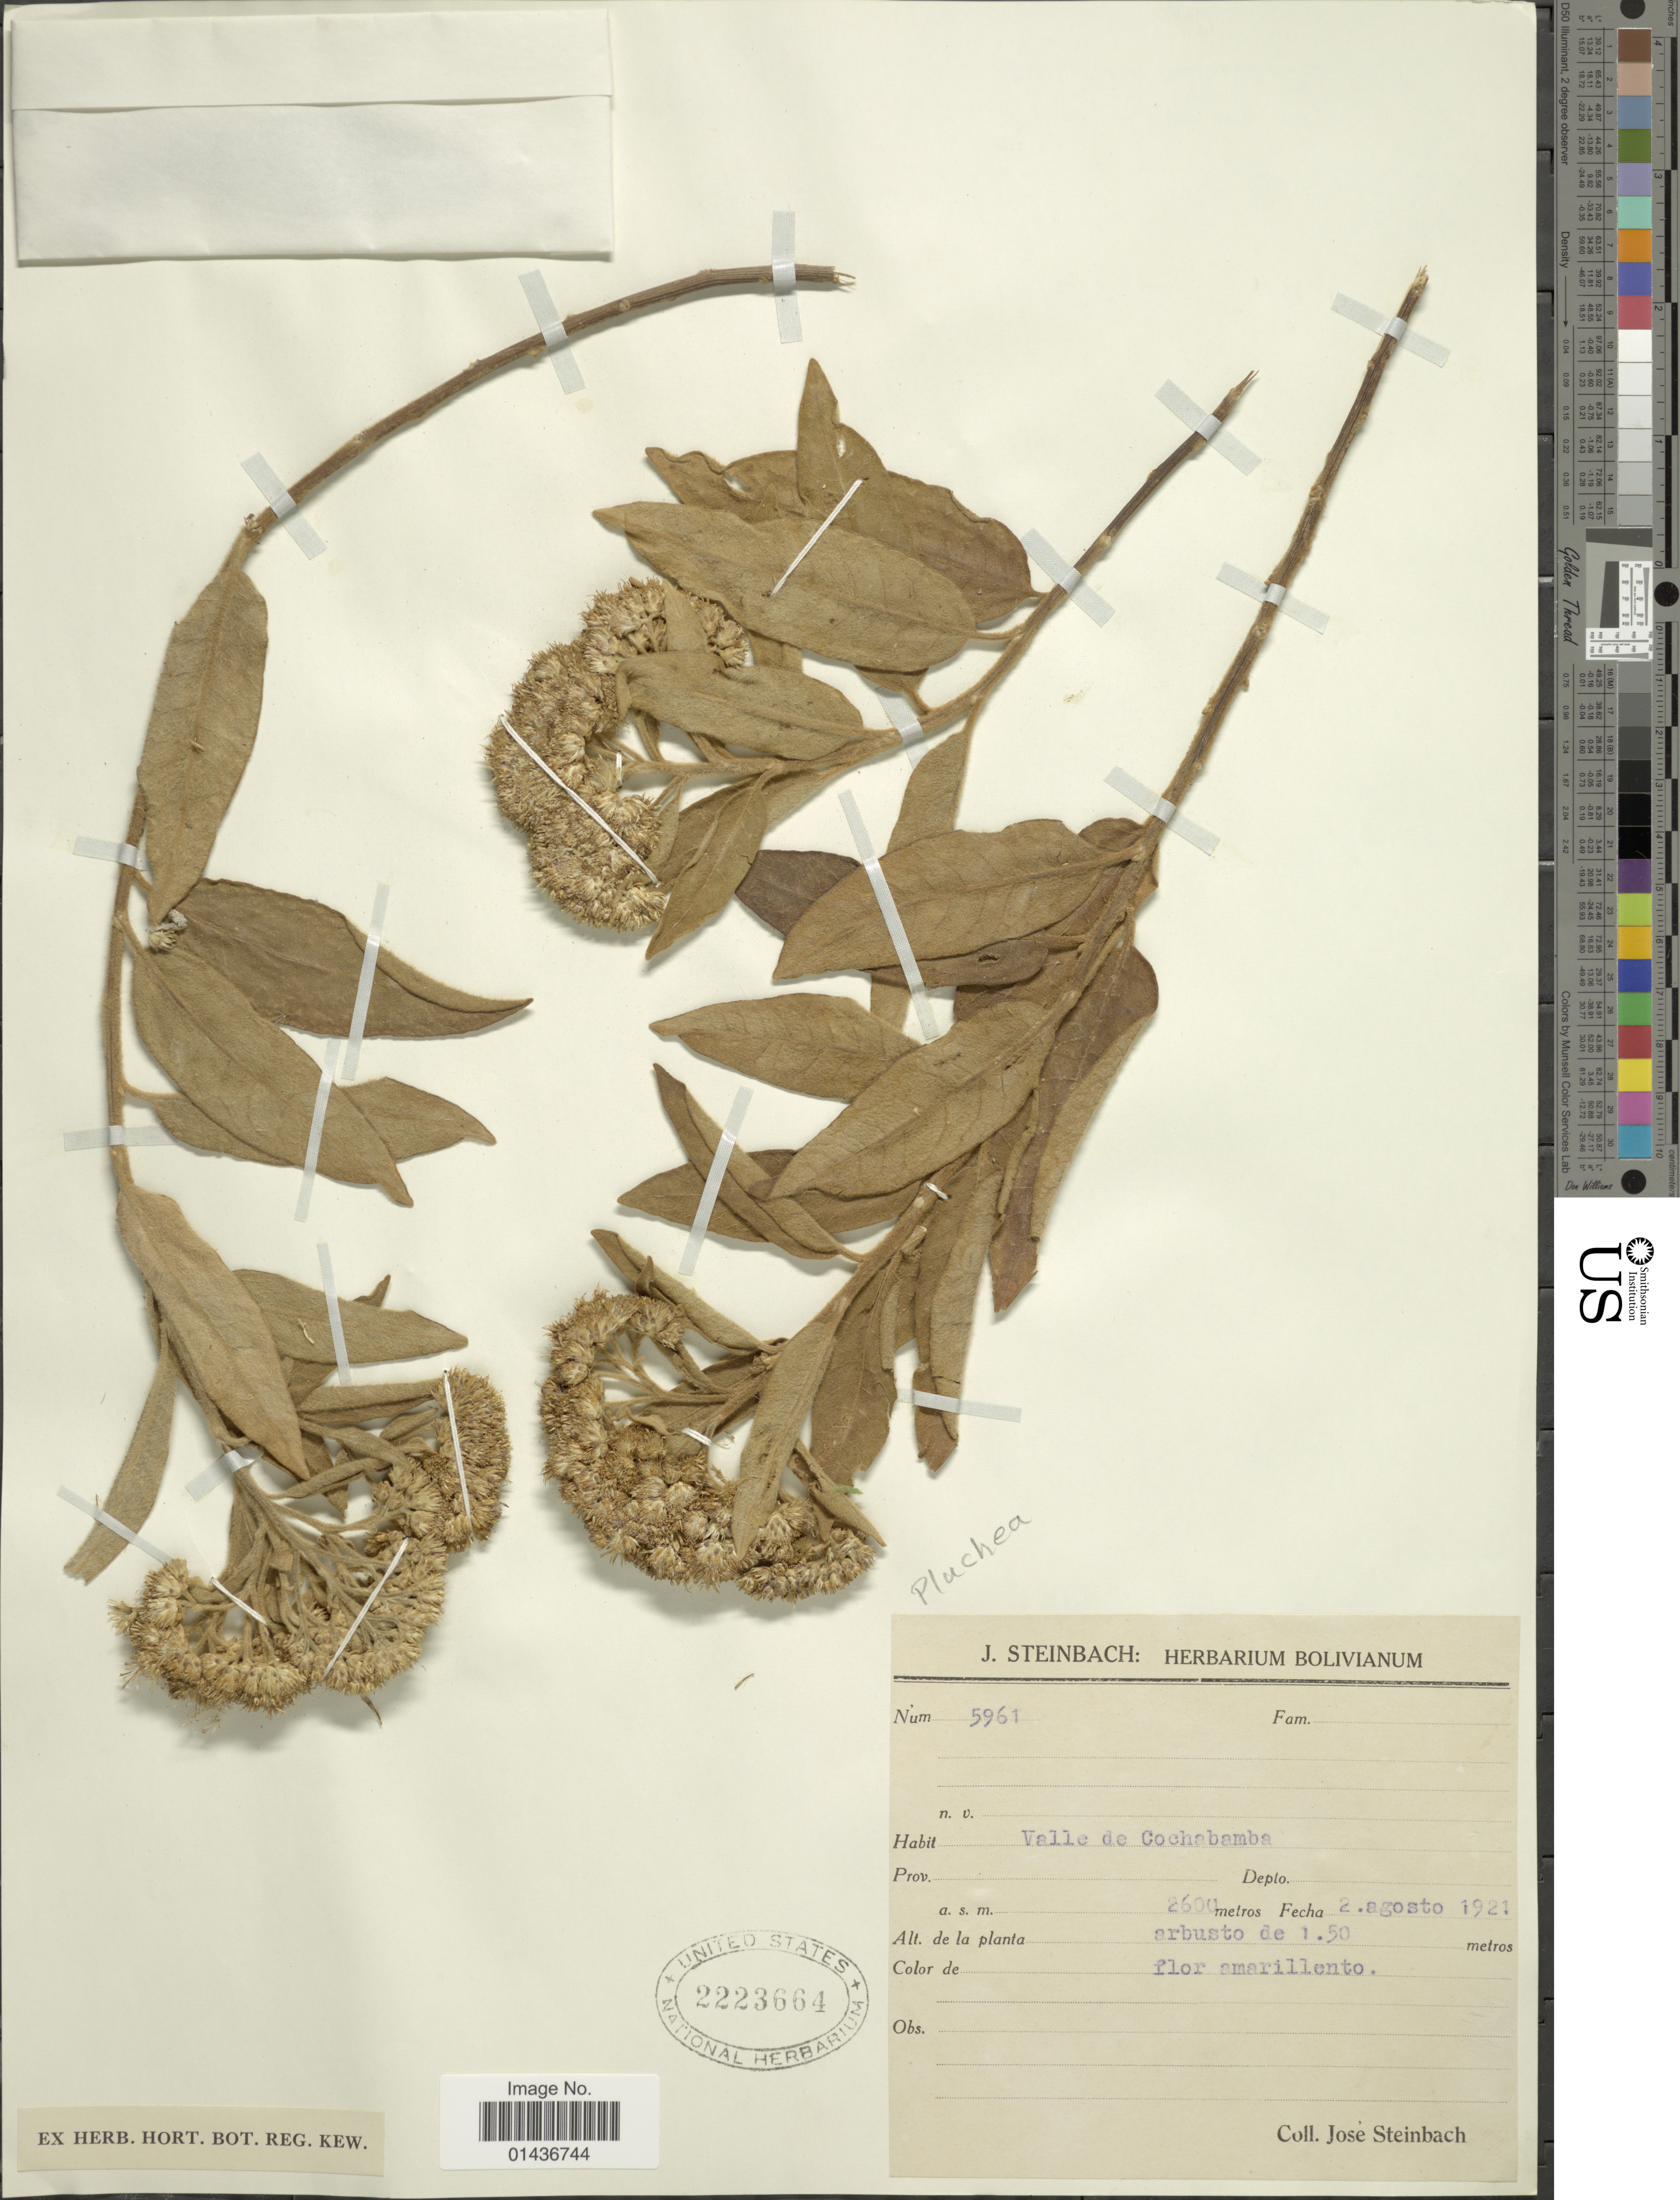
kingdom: Plantae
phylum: Tracheophyta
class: Magnoliopsida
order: Asterales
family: Asteraceae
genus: Pluchea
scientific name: Pluchea fastigiata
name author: Griseb.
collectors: J. Steinbach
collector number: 5961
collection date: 1921-08-02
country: Bolivia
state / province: Cochabamba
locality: Valle de Cochabamba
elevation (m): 2600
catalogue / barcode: US 22223664